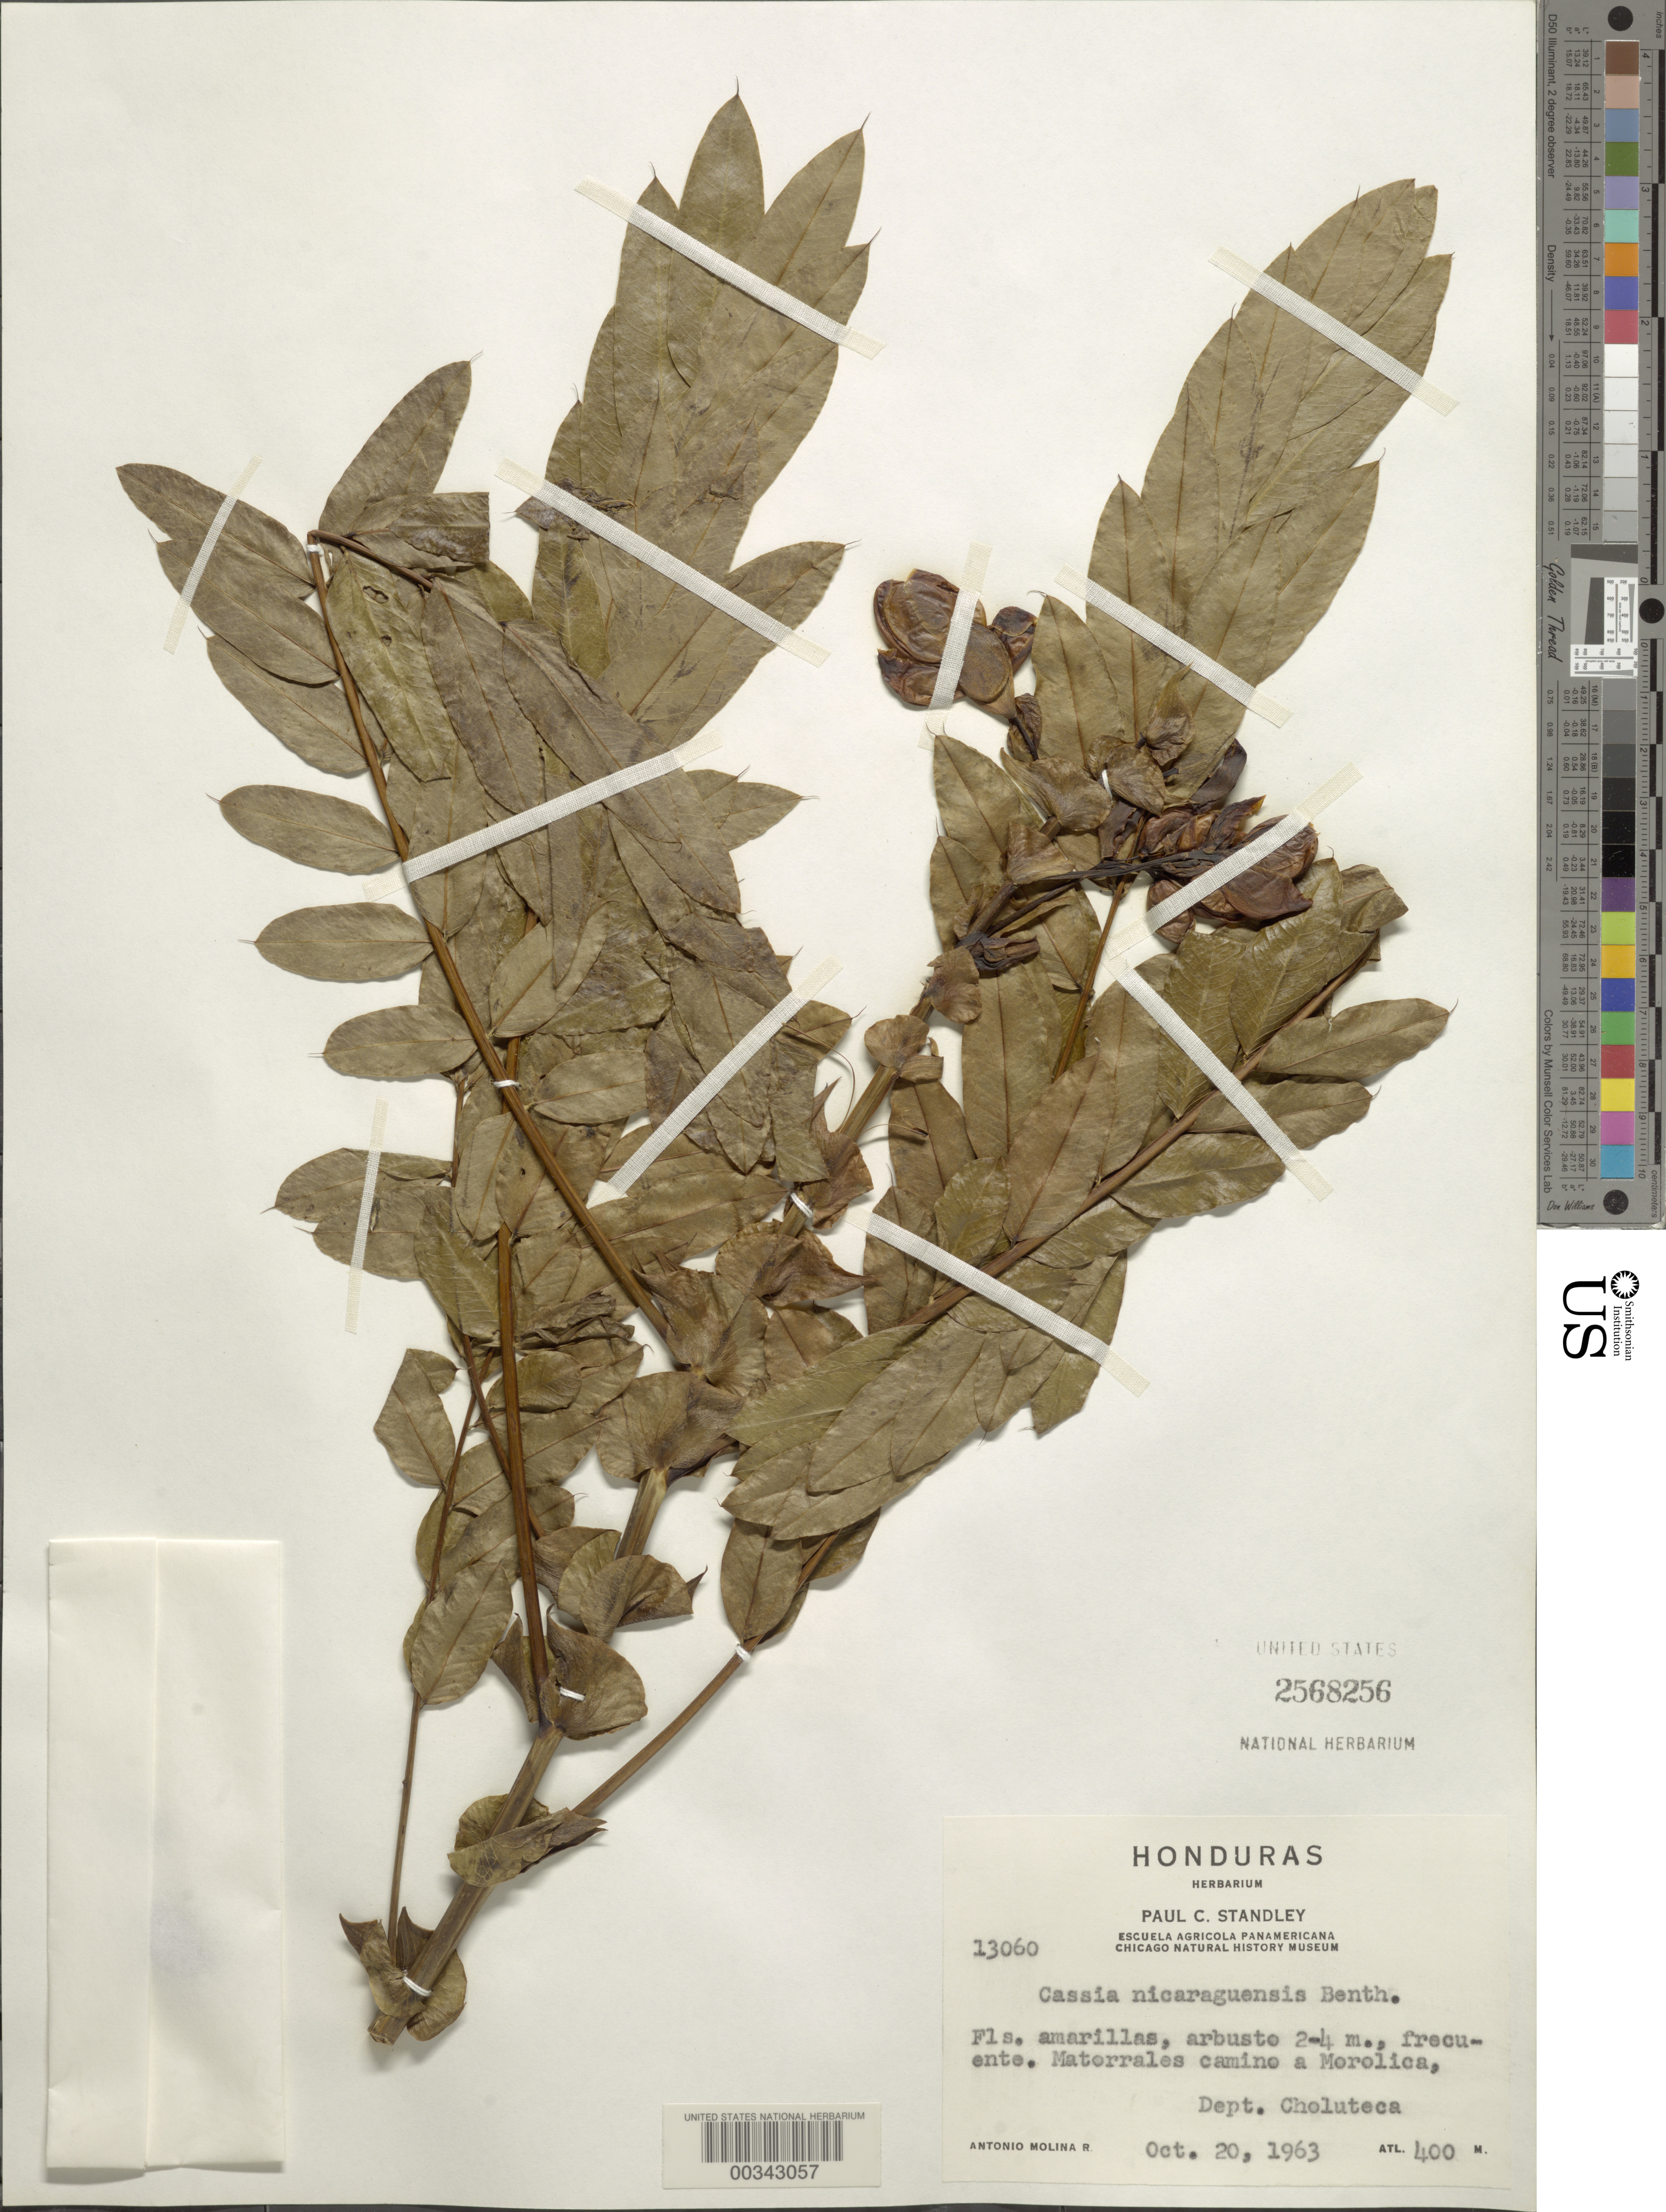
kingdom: Plantae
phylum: Tracheophyta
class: Magnoliopsida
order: Fabales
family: Fabaceae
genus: Senna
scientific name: Senna nicaraguensis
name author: (Benth.) H.S. Irwin & Barneby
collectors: A. Molina R.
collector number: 13060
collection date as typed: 20 Oct 1963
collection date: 1963-10-20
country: Honduras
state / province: Choluteca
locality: Highway to Morolica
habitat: Thickets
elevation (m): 400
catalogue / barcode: US 2568256